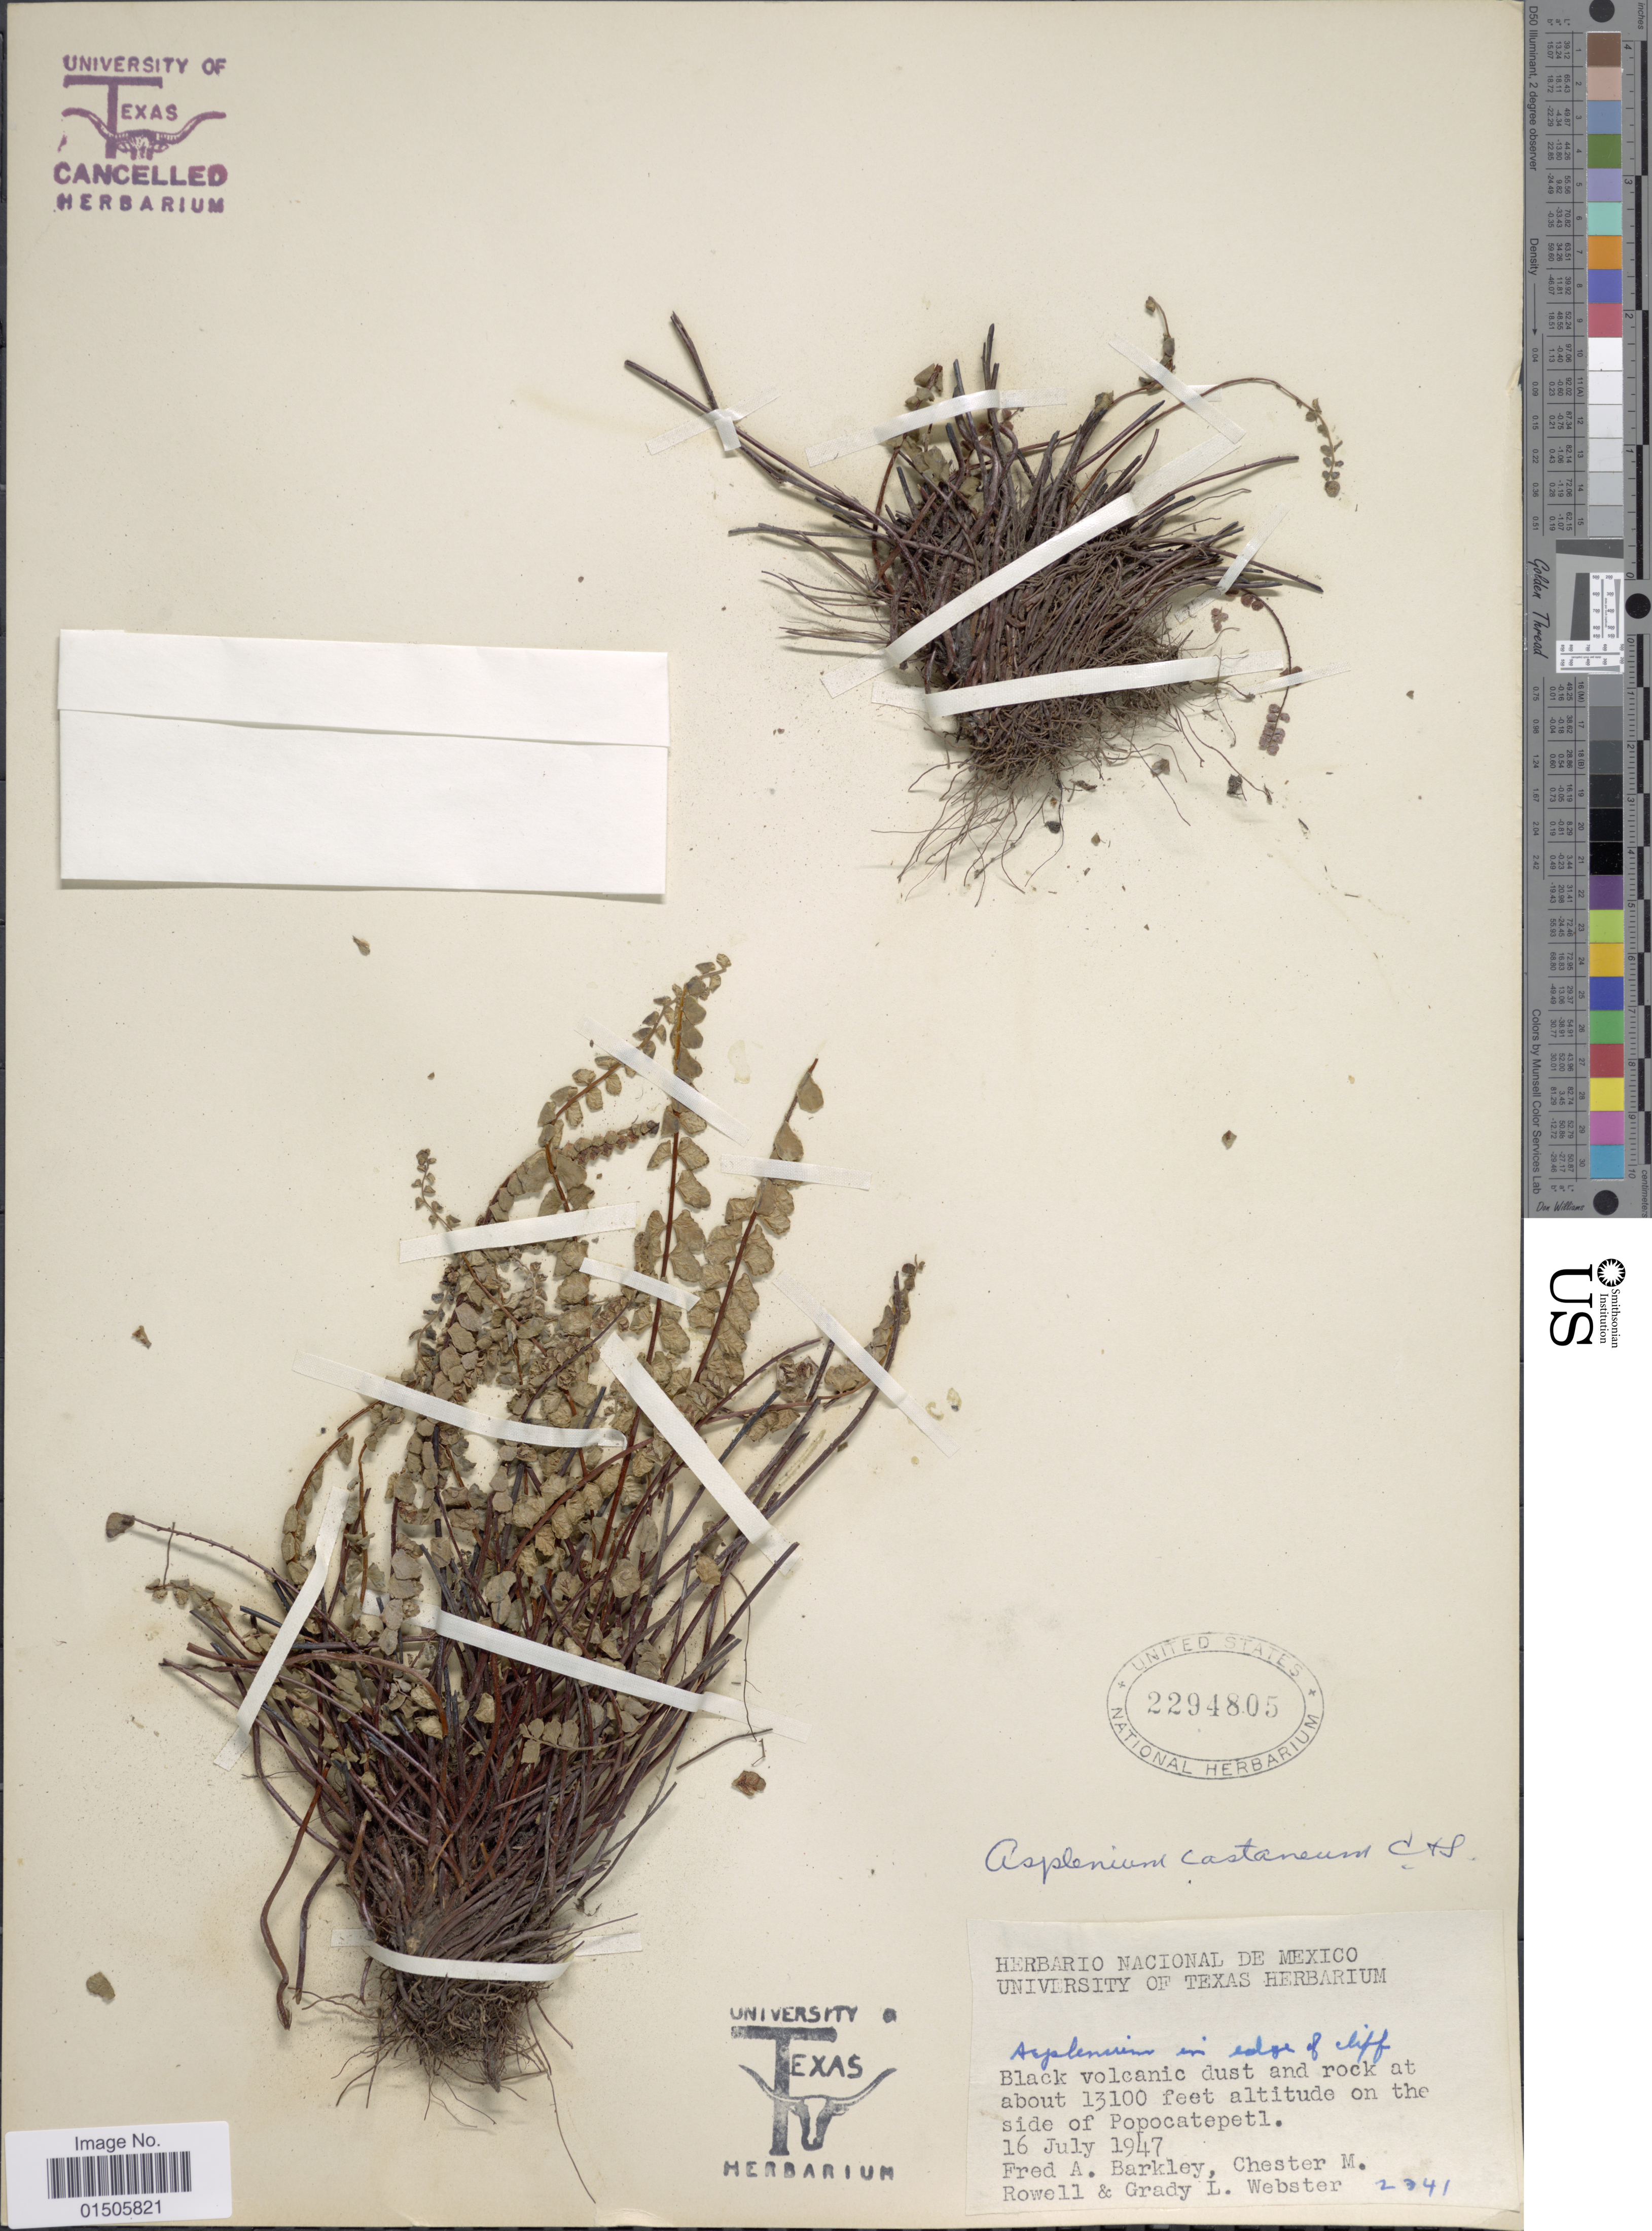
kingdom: Plantae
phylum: Tracheophyta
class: Polypodiopsida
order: Polypodiales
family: Aspleniaceae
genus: Asplenium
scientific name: Asplenium castaneum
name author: Schltdl. & Cham.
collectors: F. A. Barkley, C. M. Rowell & G. L. Webster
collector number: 2341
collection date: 1947-07-16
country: Mexico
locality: Black volcanic dust and rock on the side of Popocatepetl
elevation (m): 3993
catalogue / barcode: US 2294805